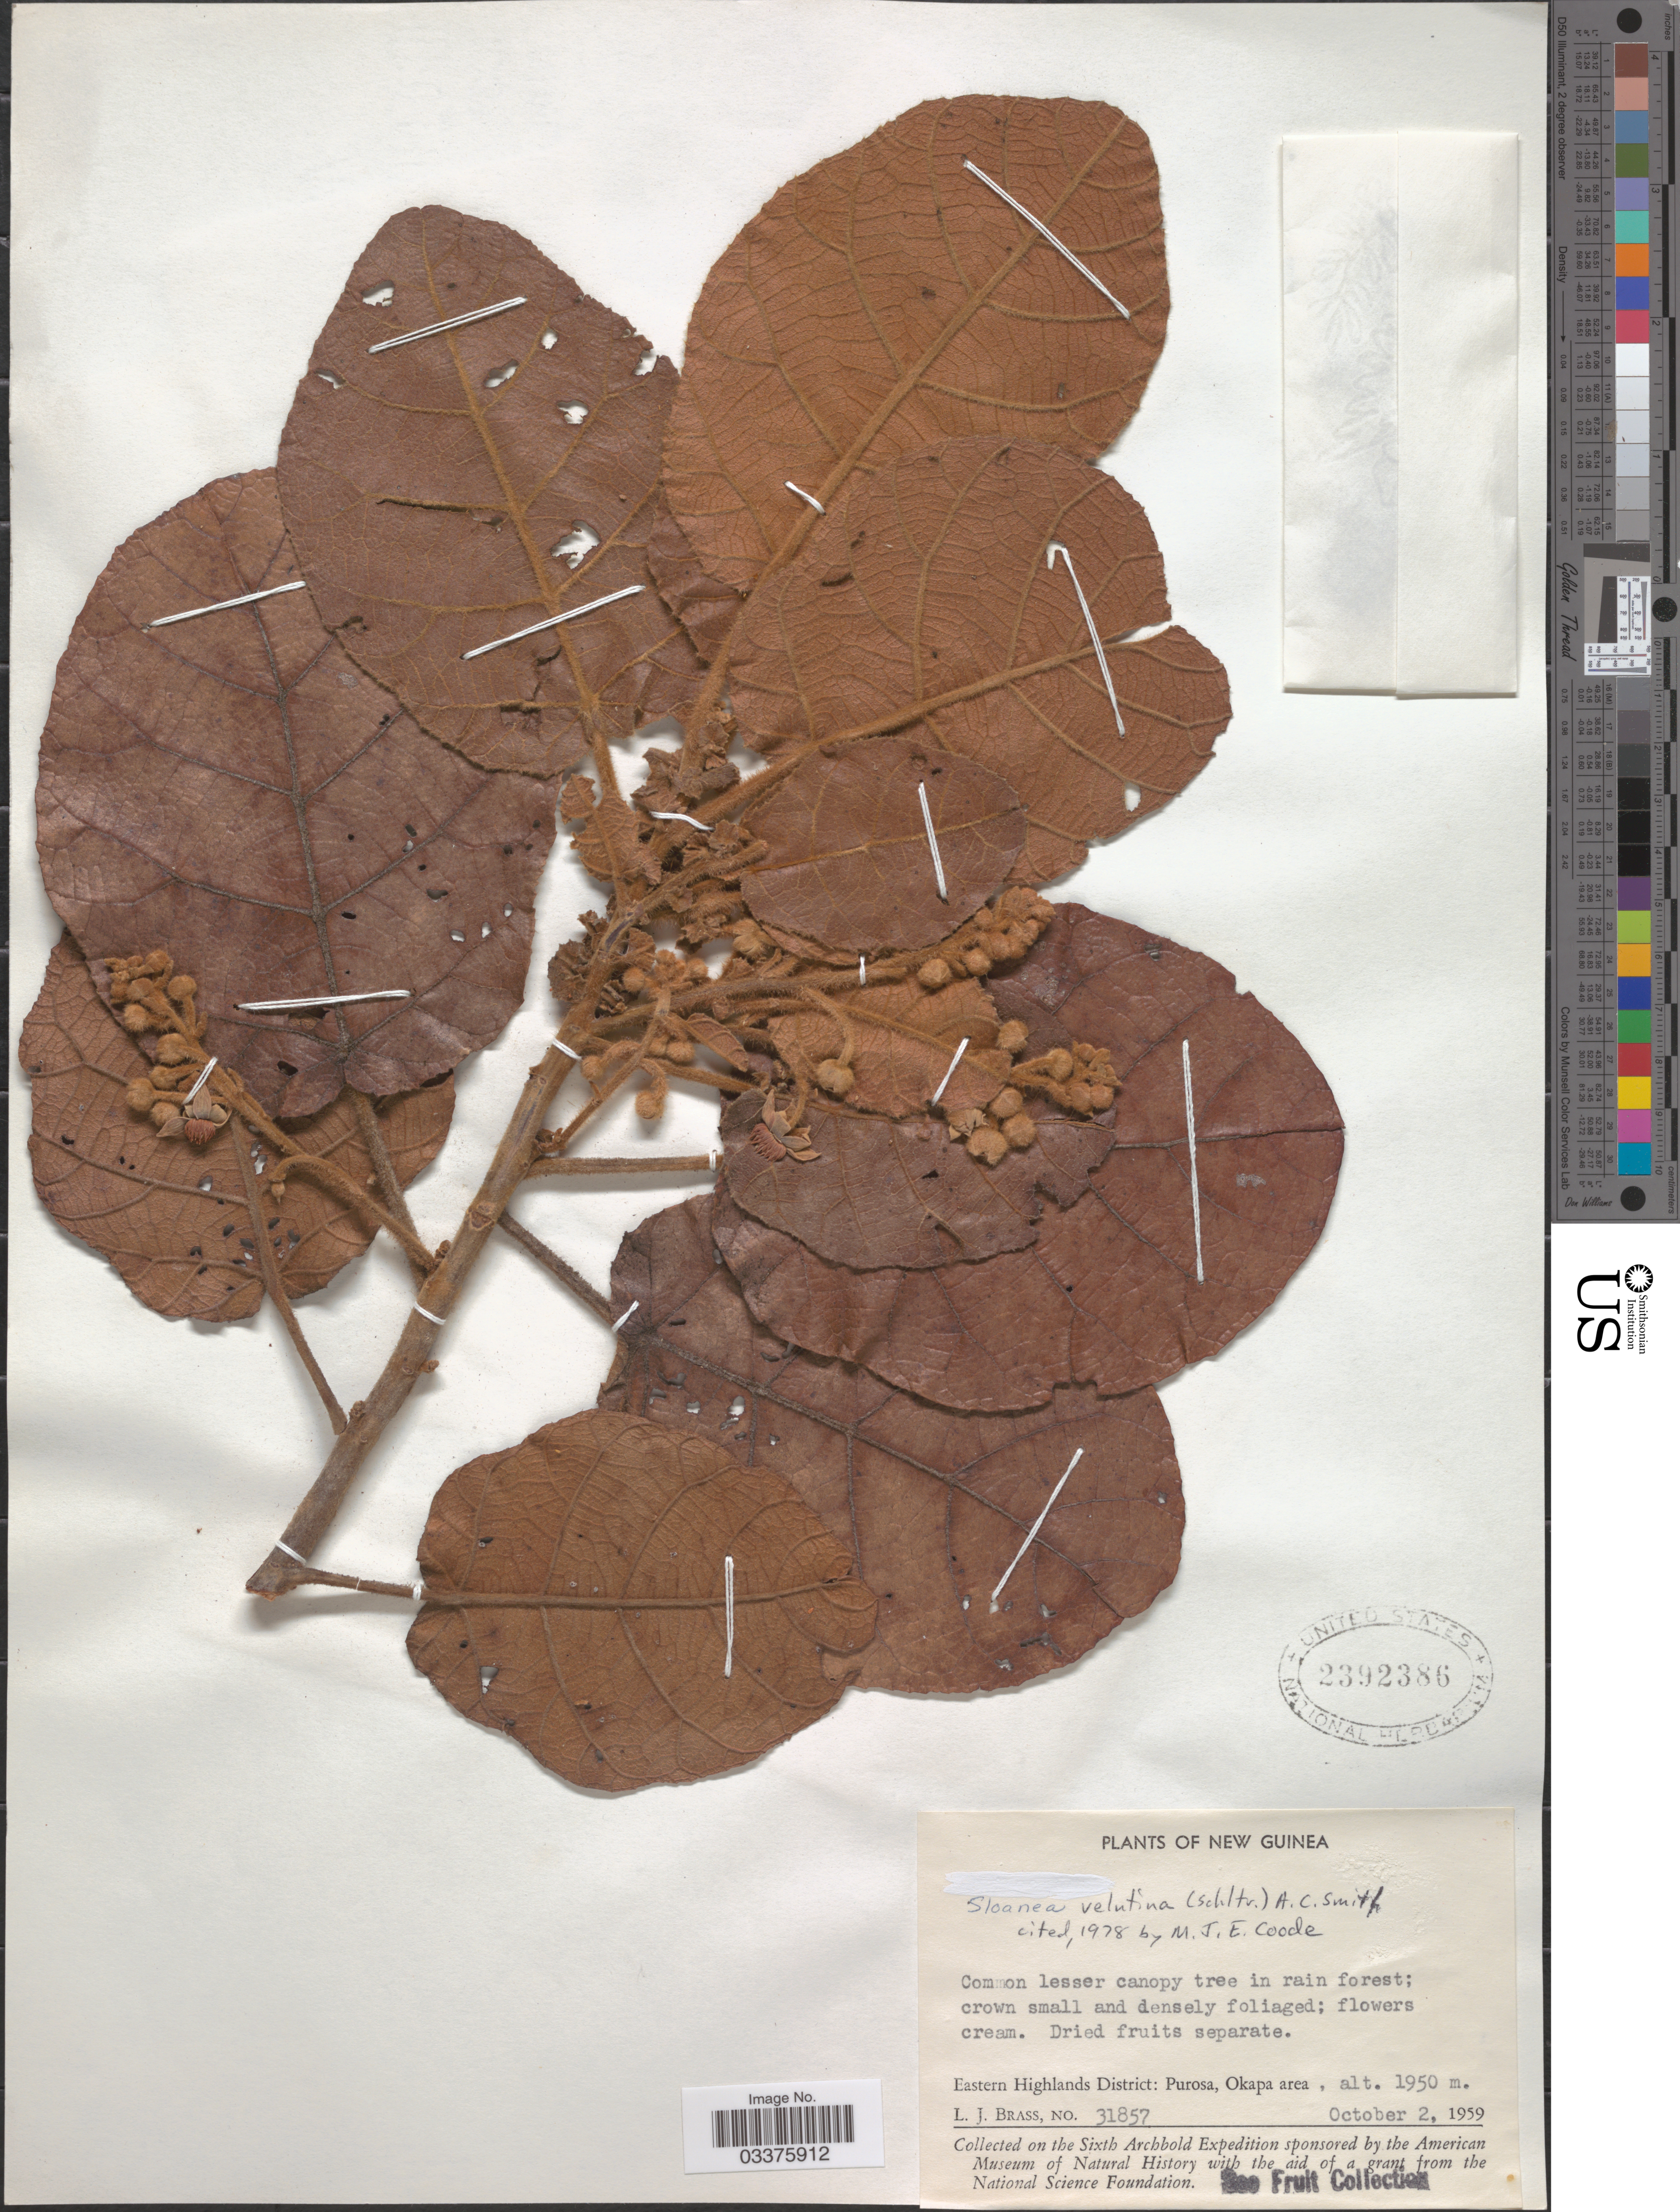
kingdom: Plantae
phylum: Tracheophyta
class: Magnoliopsida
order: Oxalidales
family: Elaeocarpaceae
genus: Sloanea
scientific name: Sloanea velutina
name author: (Schltr.) A.C. Sm.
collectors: L. J. Brass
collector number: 31857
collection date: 1959-10-02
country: Papua New Guinea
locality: New Guinea. Eastern Highlands District: Purosa, Okapa area.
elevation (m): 1950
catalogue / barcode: US 2392386